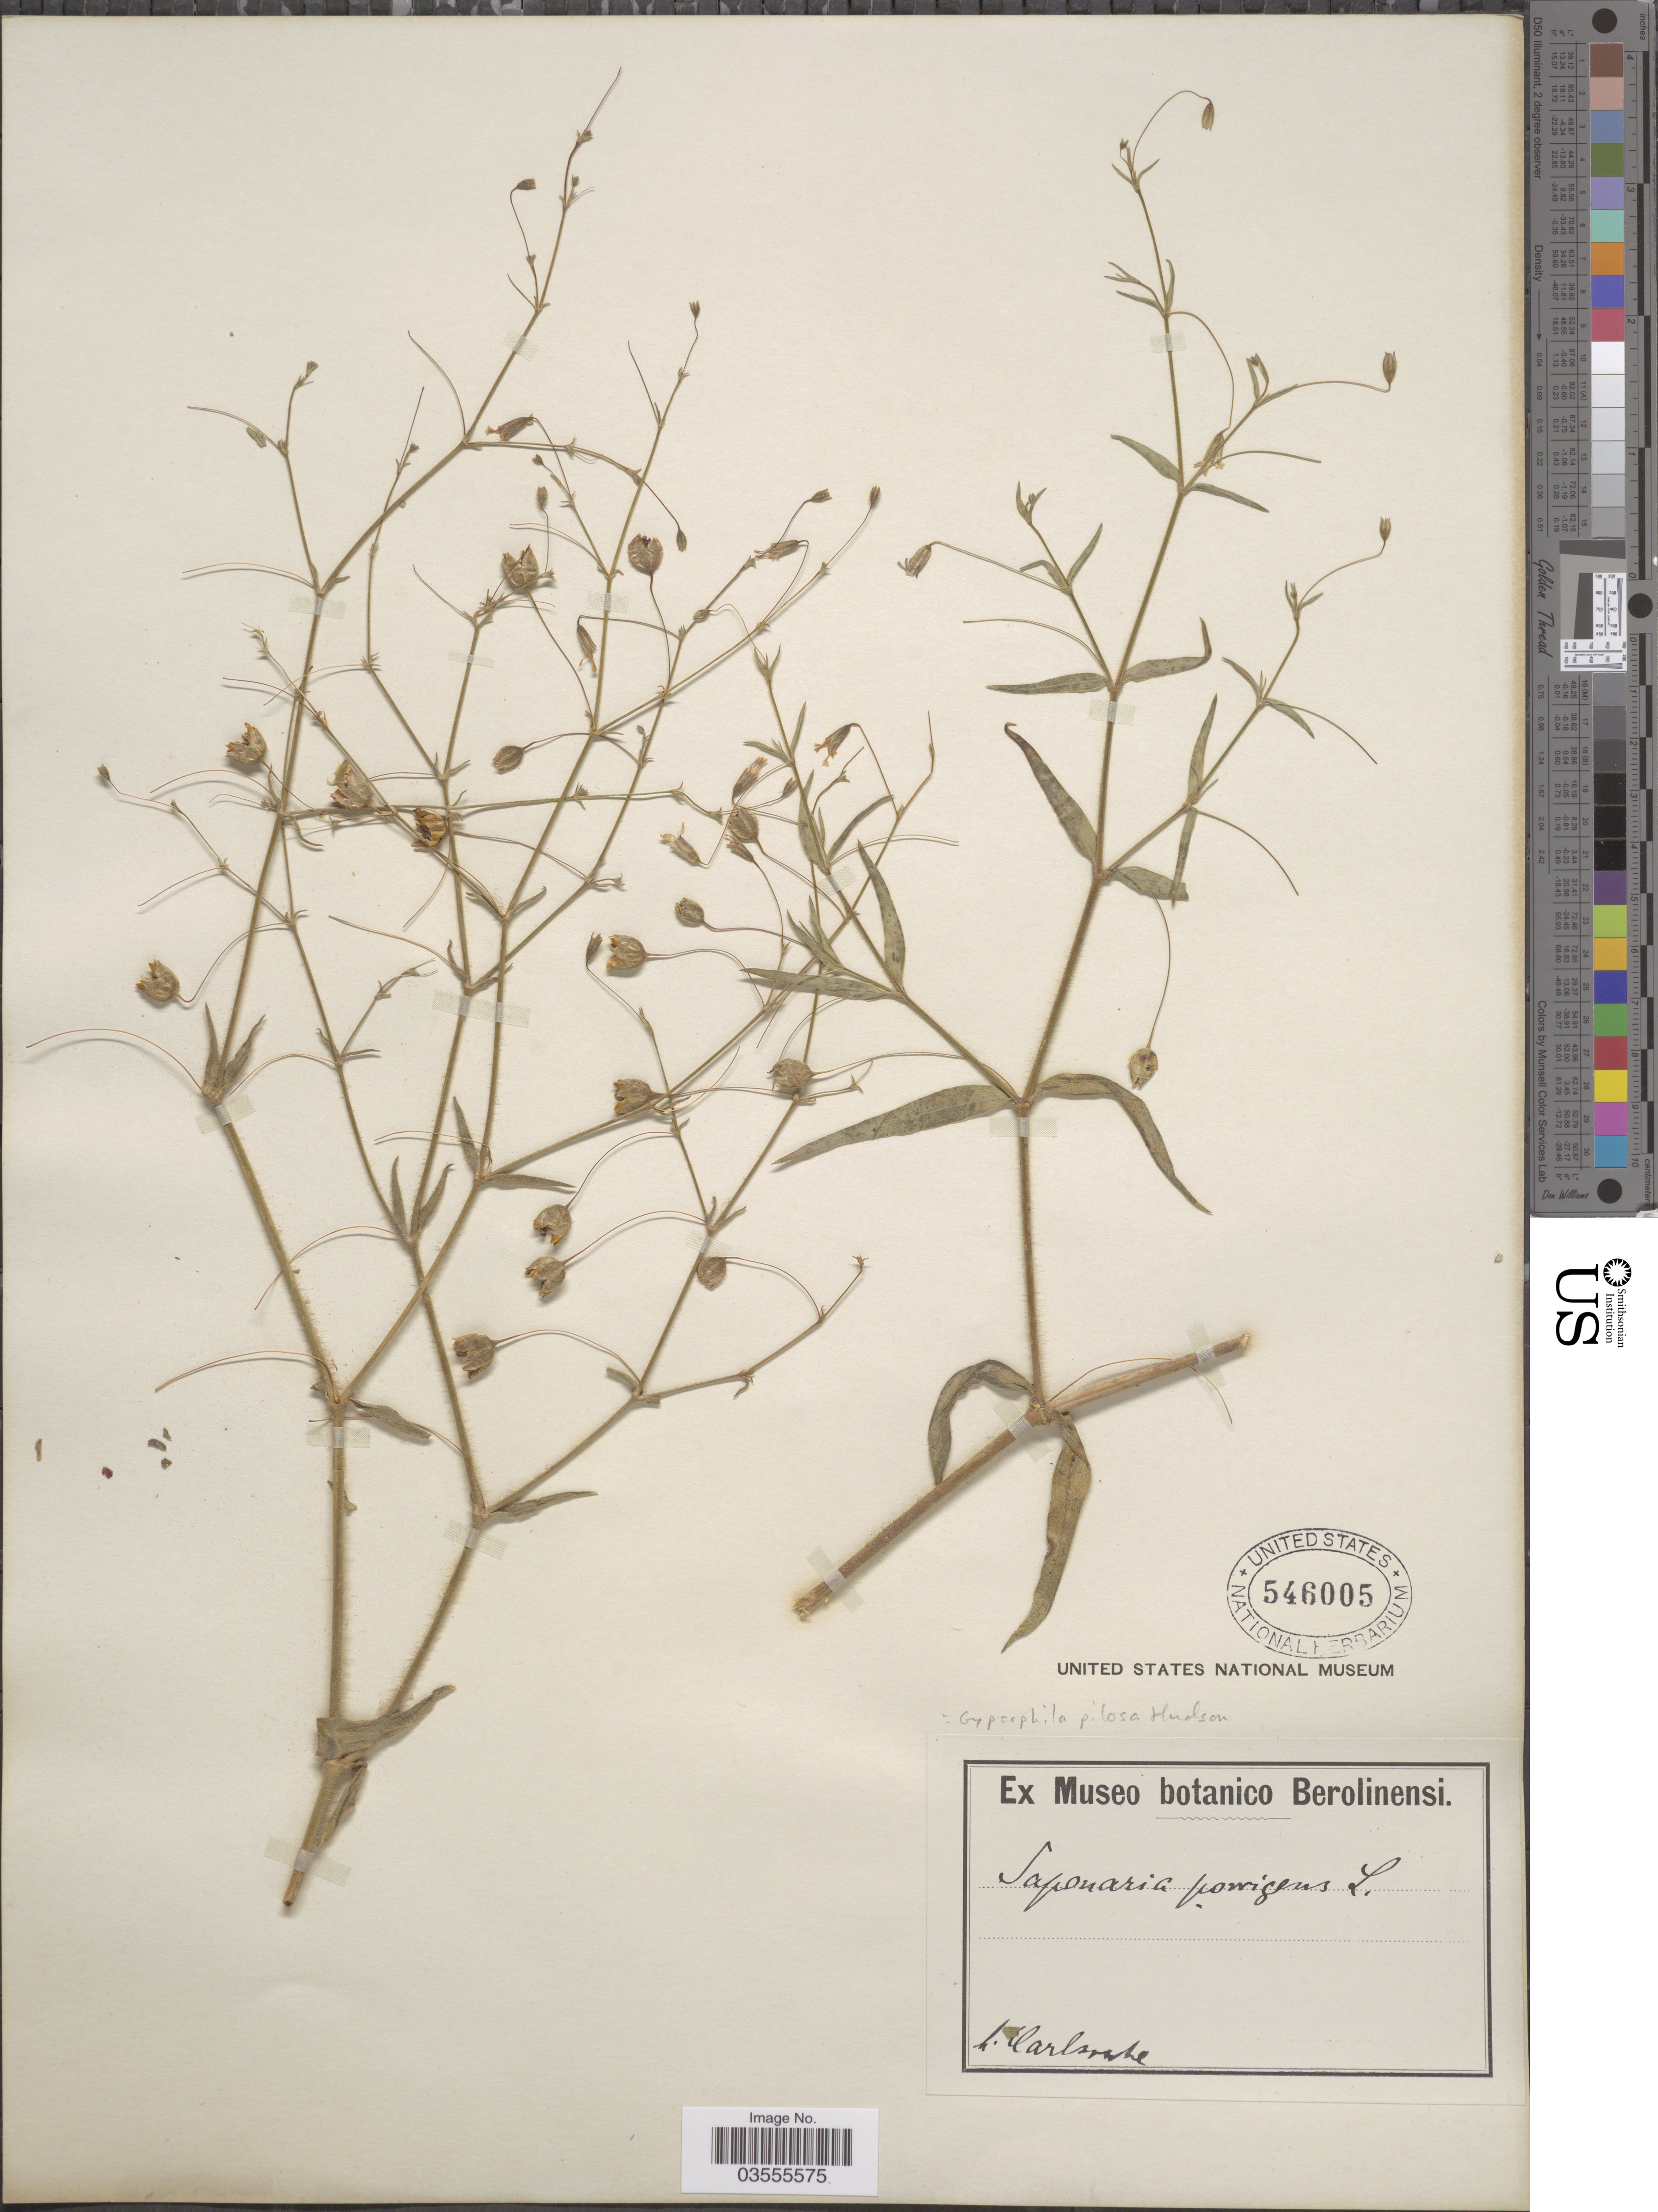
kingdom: Plantae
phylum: Tracheophyta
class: Magnoliopsida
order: Caryophyllales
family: Caryophyllaceae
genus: Gypsophila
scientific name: Gypsophila pilosa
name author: Huds.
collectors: ex Museo Botanico Berolinensi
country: Germany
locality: h. Carlsruhe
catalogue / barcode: US 546005